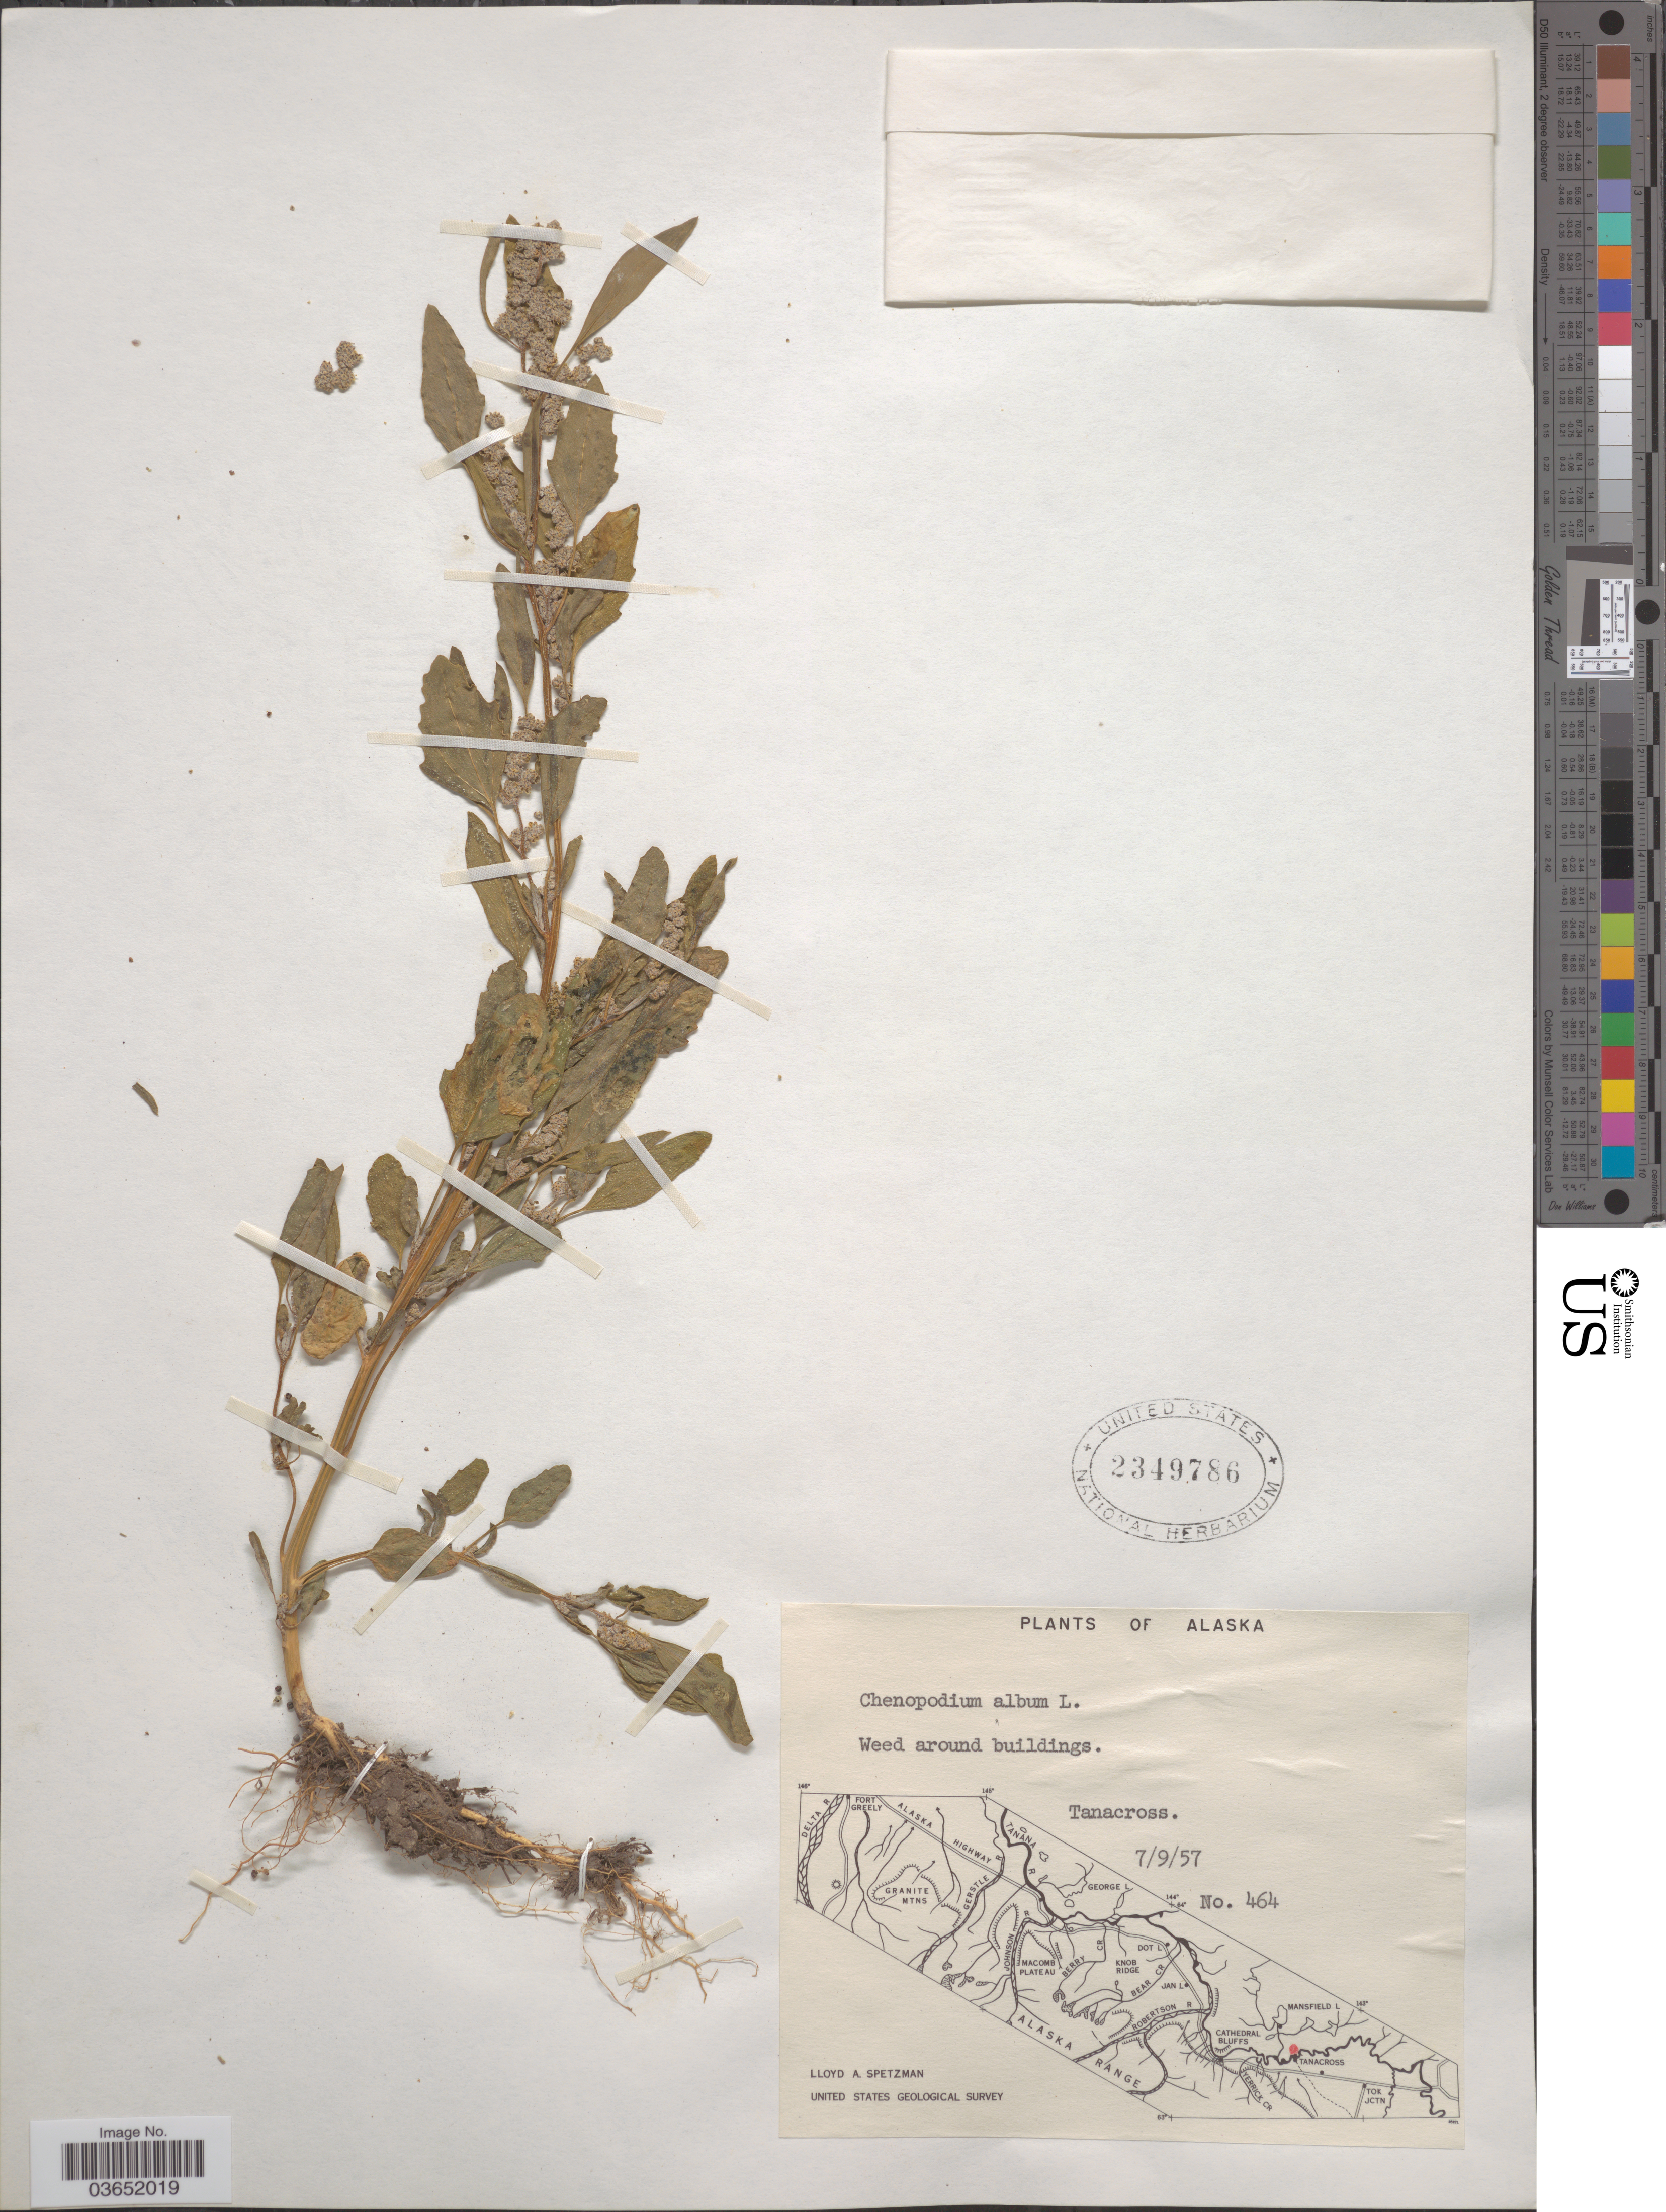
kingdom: Plantae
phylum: Tracheophyta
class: Magnoliopsida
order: Caryophyllales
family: Amaranthaceae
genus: Chenopodium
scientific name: Chenopodium album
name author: L.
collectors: L. Spetzman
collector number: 464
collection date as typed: Transcribed d/m/y: 9/7/57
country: United States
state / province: Alaska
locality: Tanacross.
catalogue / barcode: US 2349786